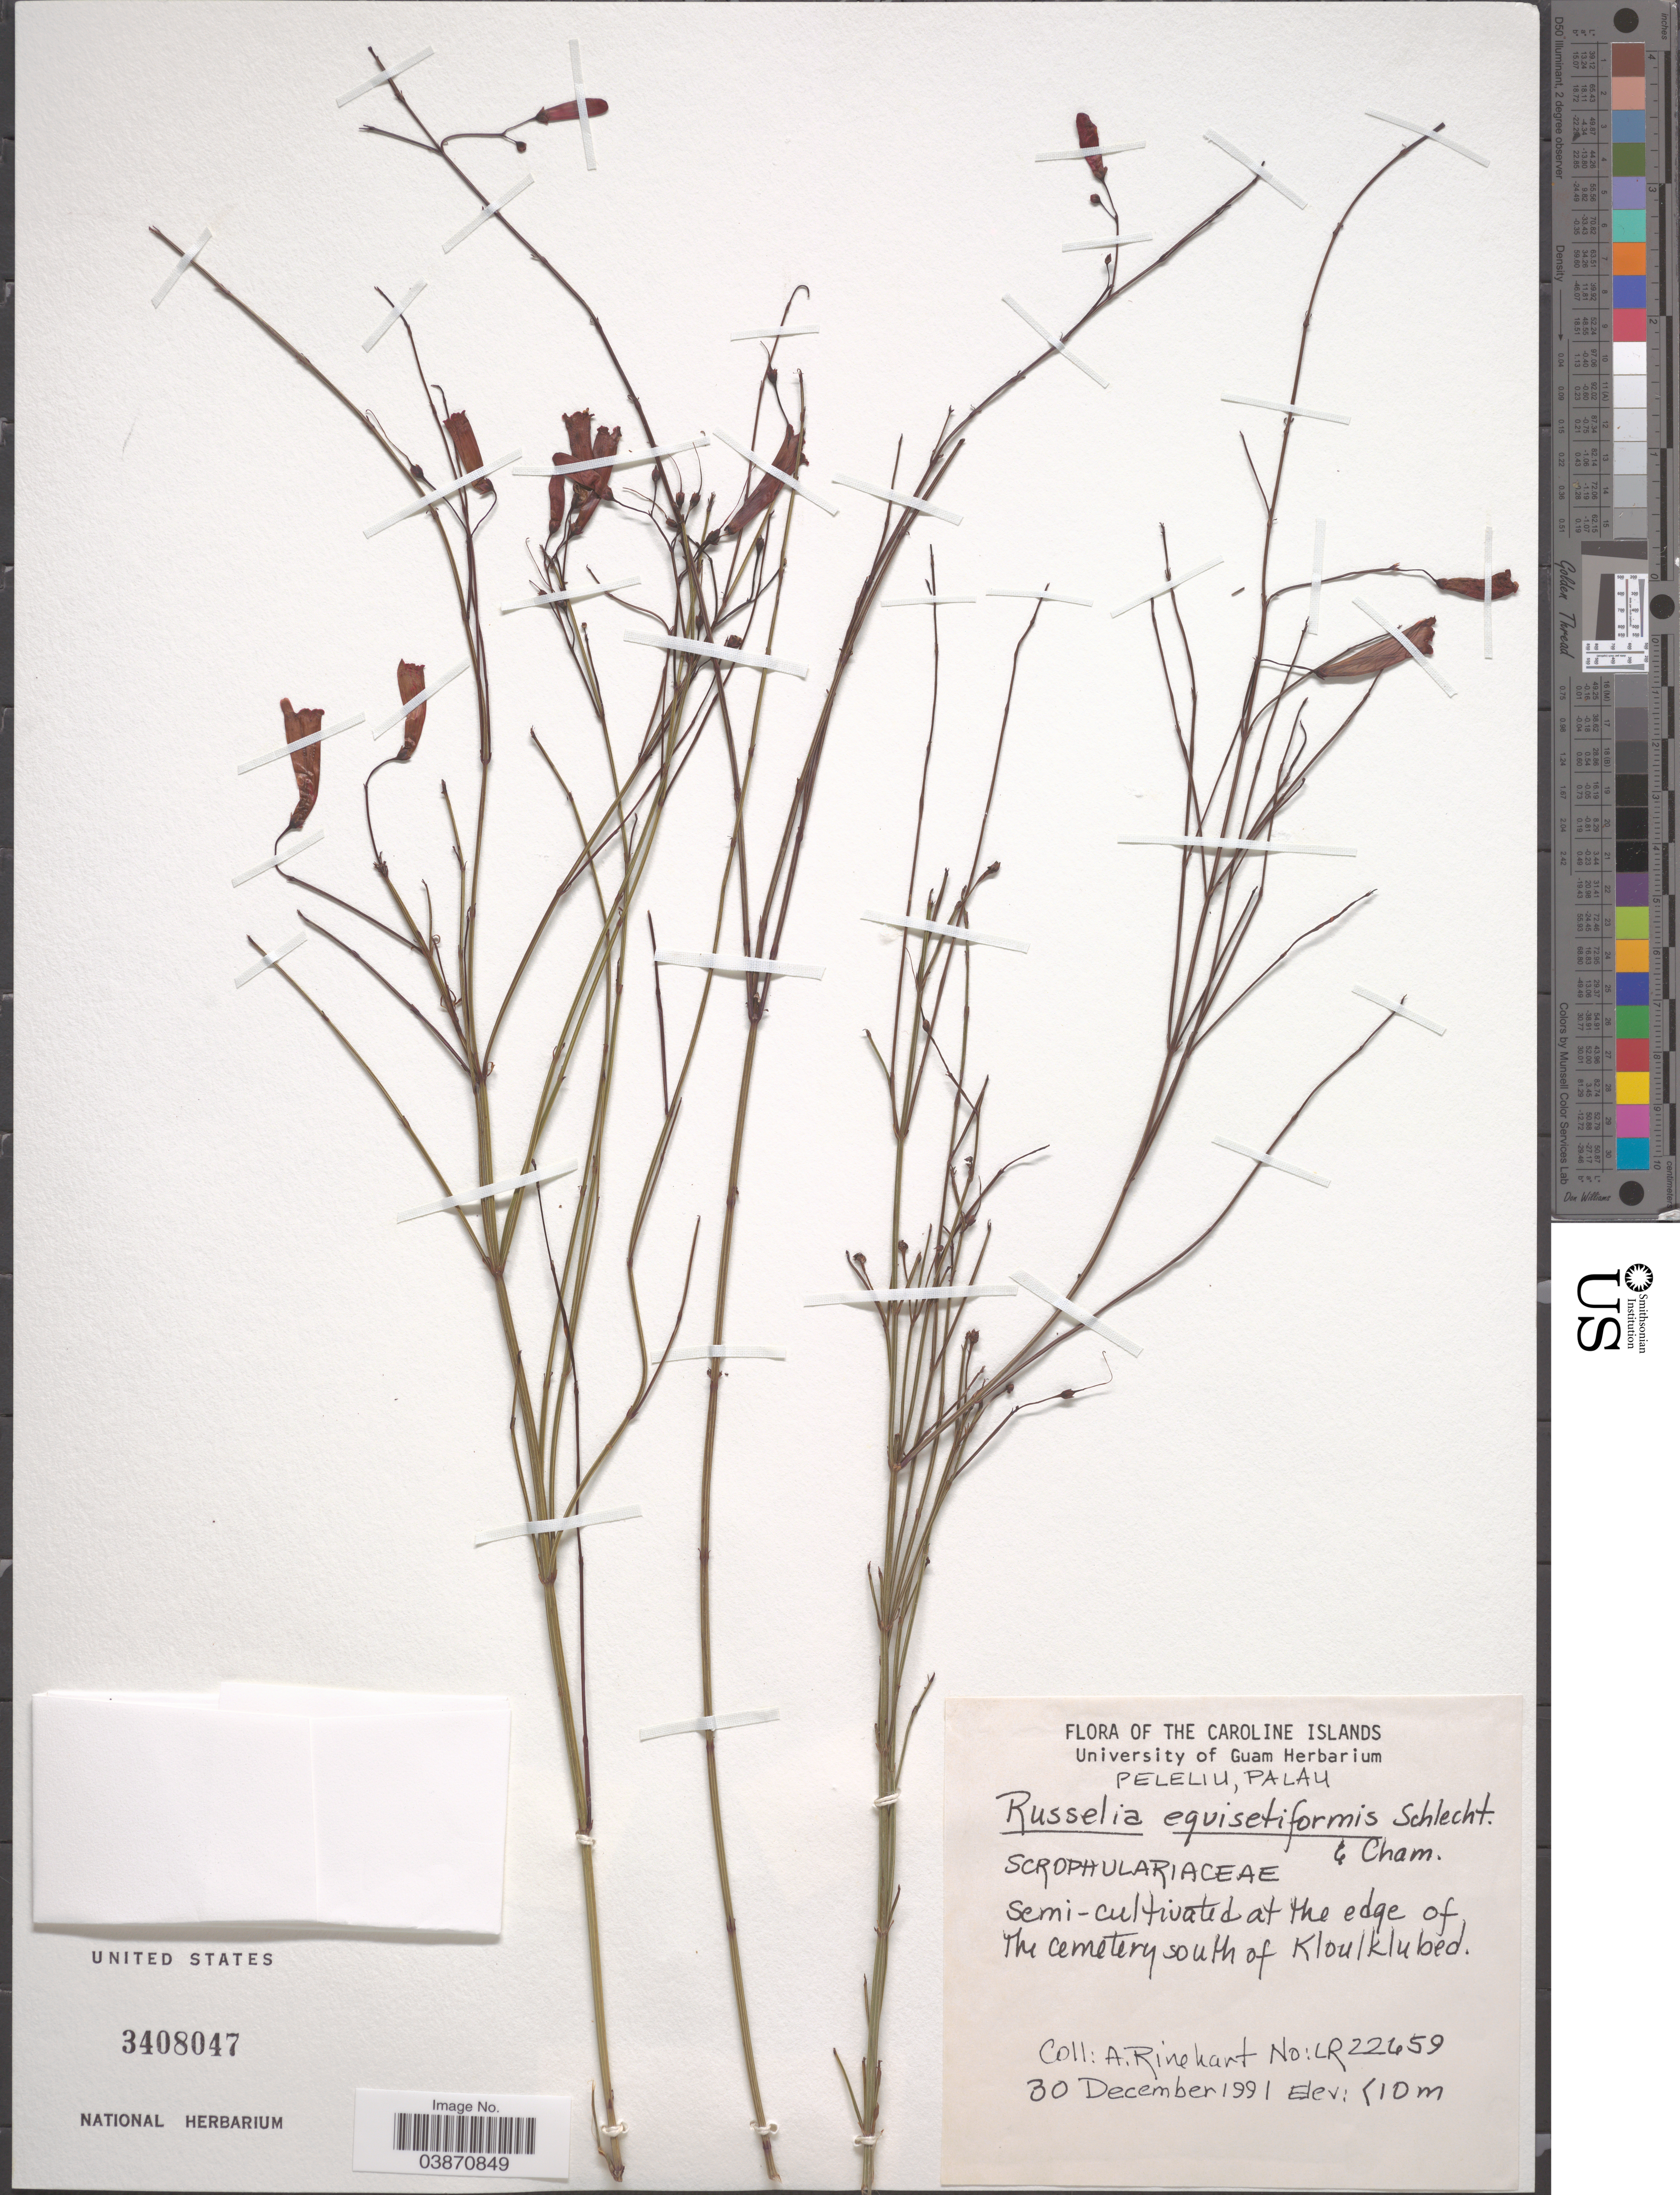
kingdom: Plantae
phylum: Tracheophyta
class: Magnoliopsida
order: Lamiales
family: Plantaginaceae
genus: Russelia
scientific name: Russelia equisetiformis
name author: Schltdl. & Cham.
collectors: A. Rinehart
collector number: LR22659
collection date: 1991-12-30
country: Palau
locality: The Caroline Islands. Peleliu, Palau. At the edge of the cemetery south of Kloulklubed.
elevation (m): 10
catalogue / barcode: US 3408047